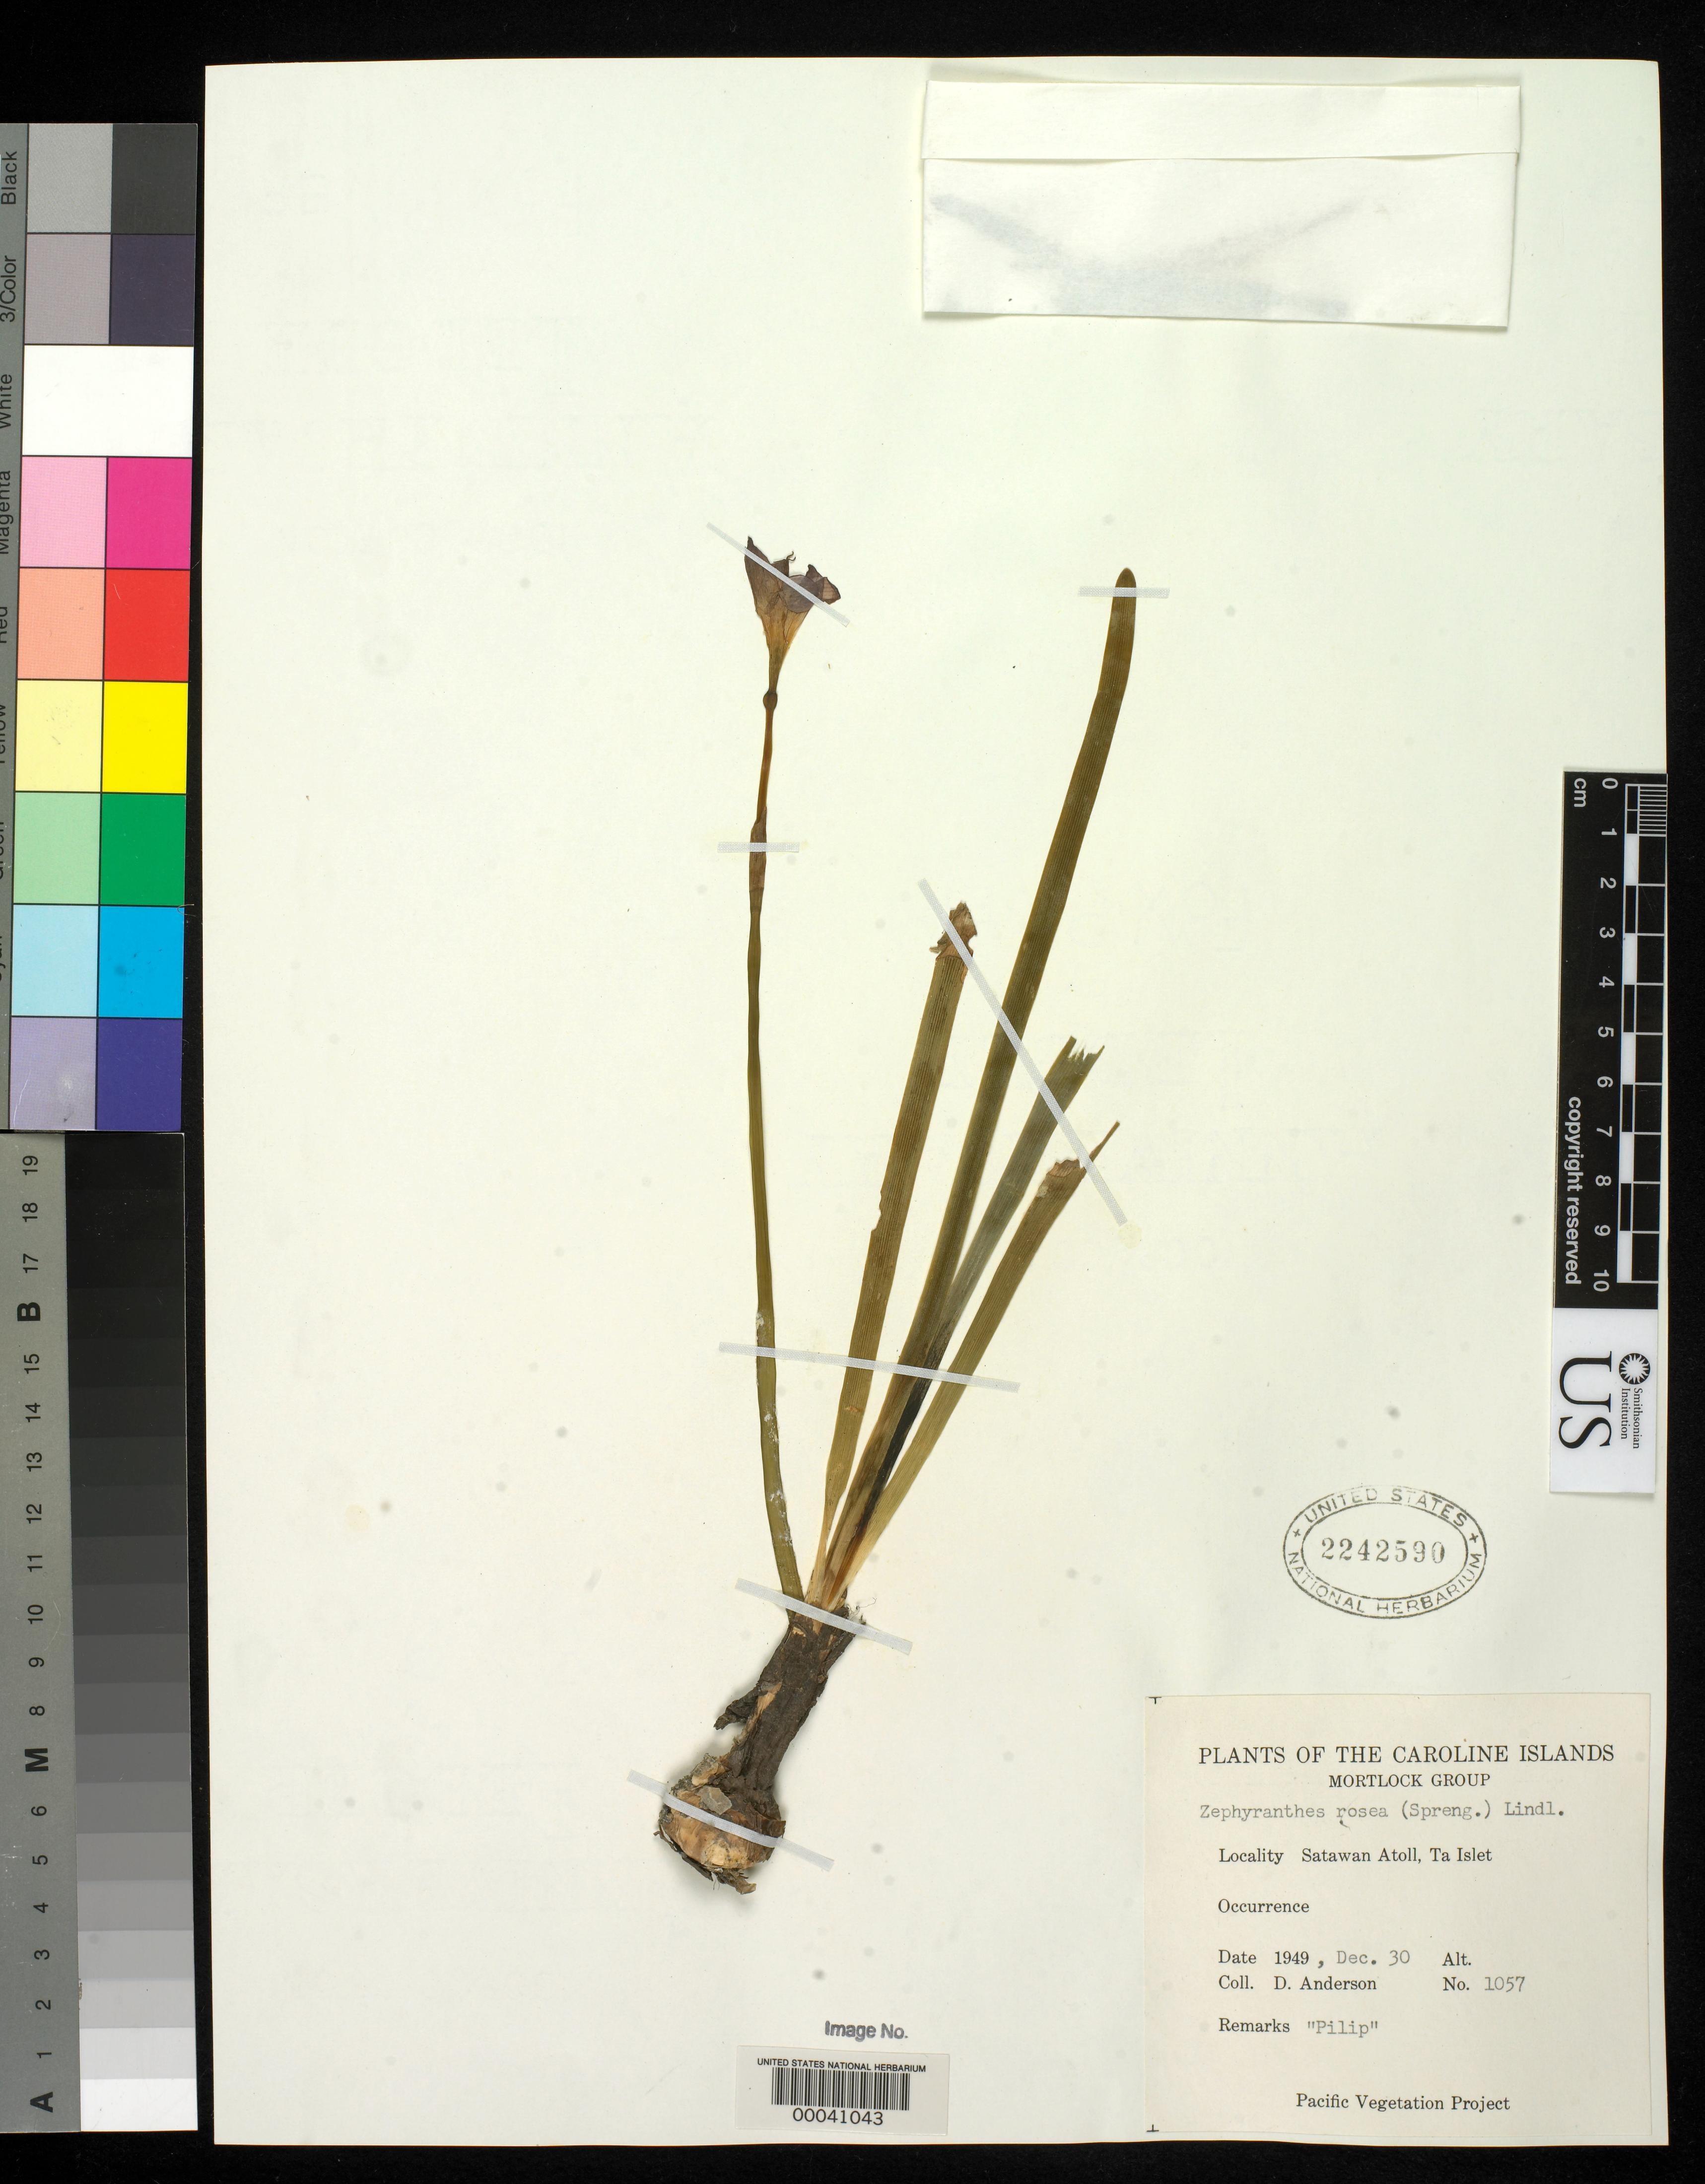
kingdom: Plantae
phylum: Tracheophyta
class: Liliopsida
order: Asparagales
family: Amaryllidaceae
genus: Zephyranthes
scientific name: Zephyranthes rosea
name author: Lindl.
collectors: D. Anderson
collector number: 1057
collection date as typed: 30 Dec 1949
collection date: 1949-12-30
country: Micronesia, Federated States of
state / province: Yap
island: Satawal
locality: Ta Islet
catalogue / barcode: US 2242590